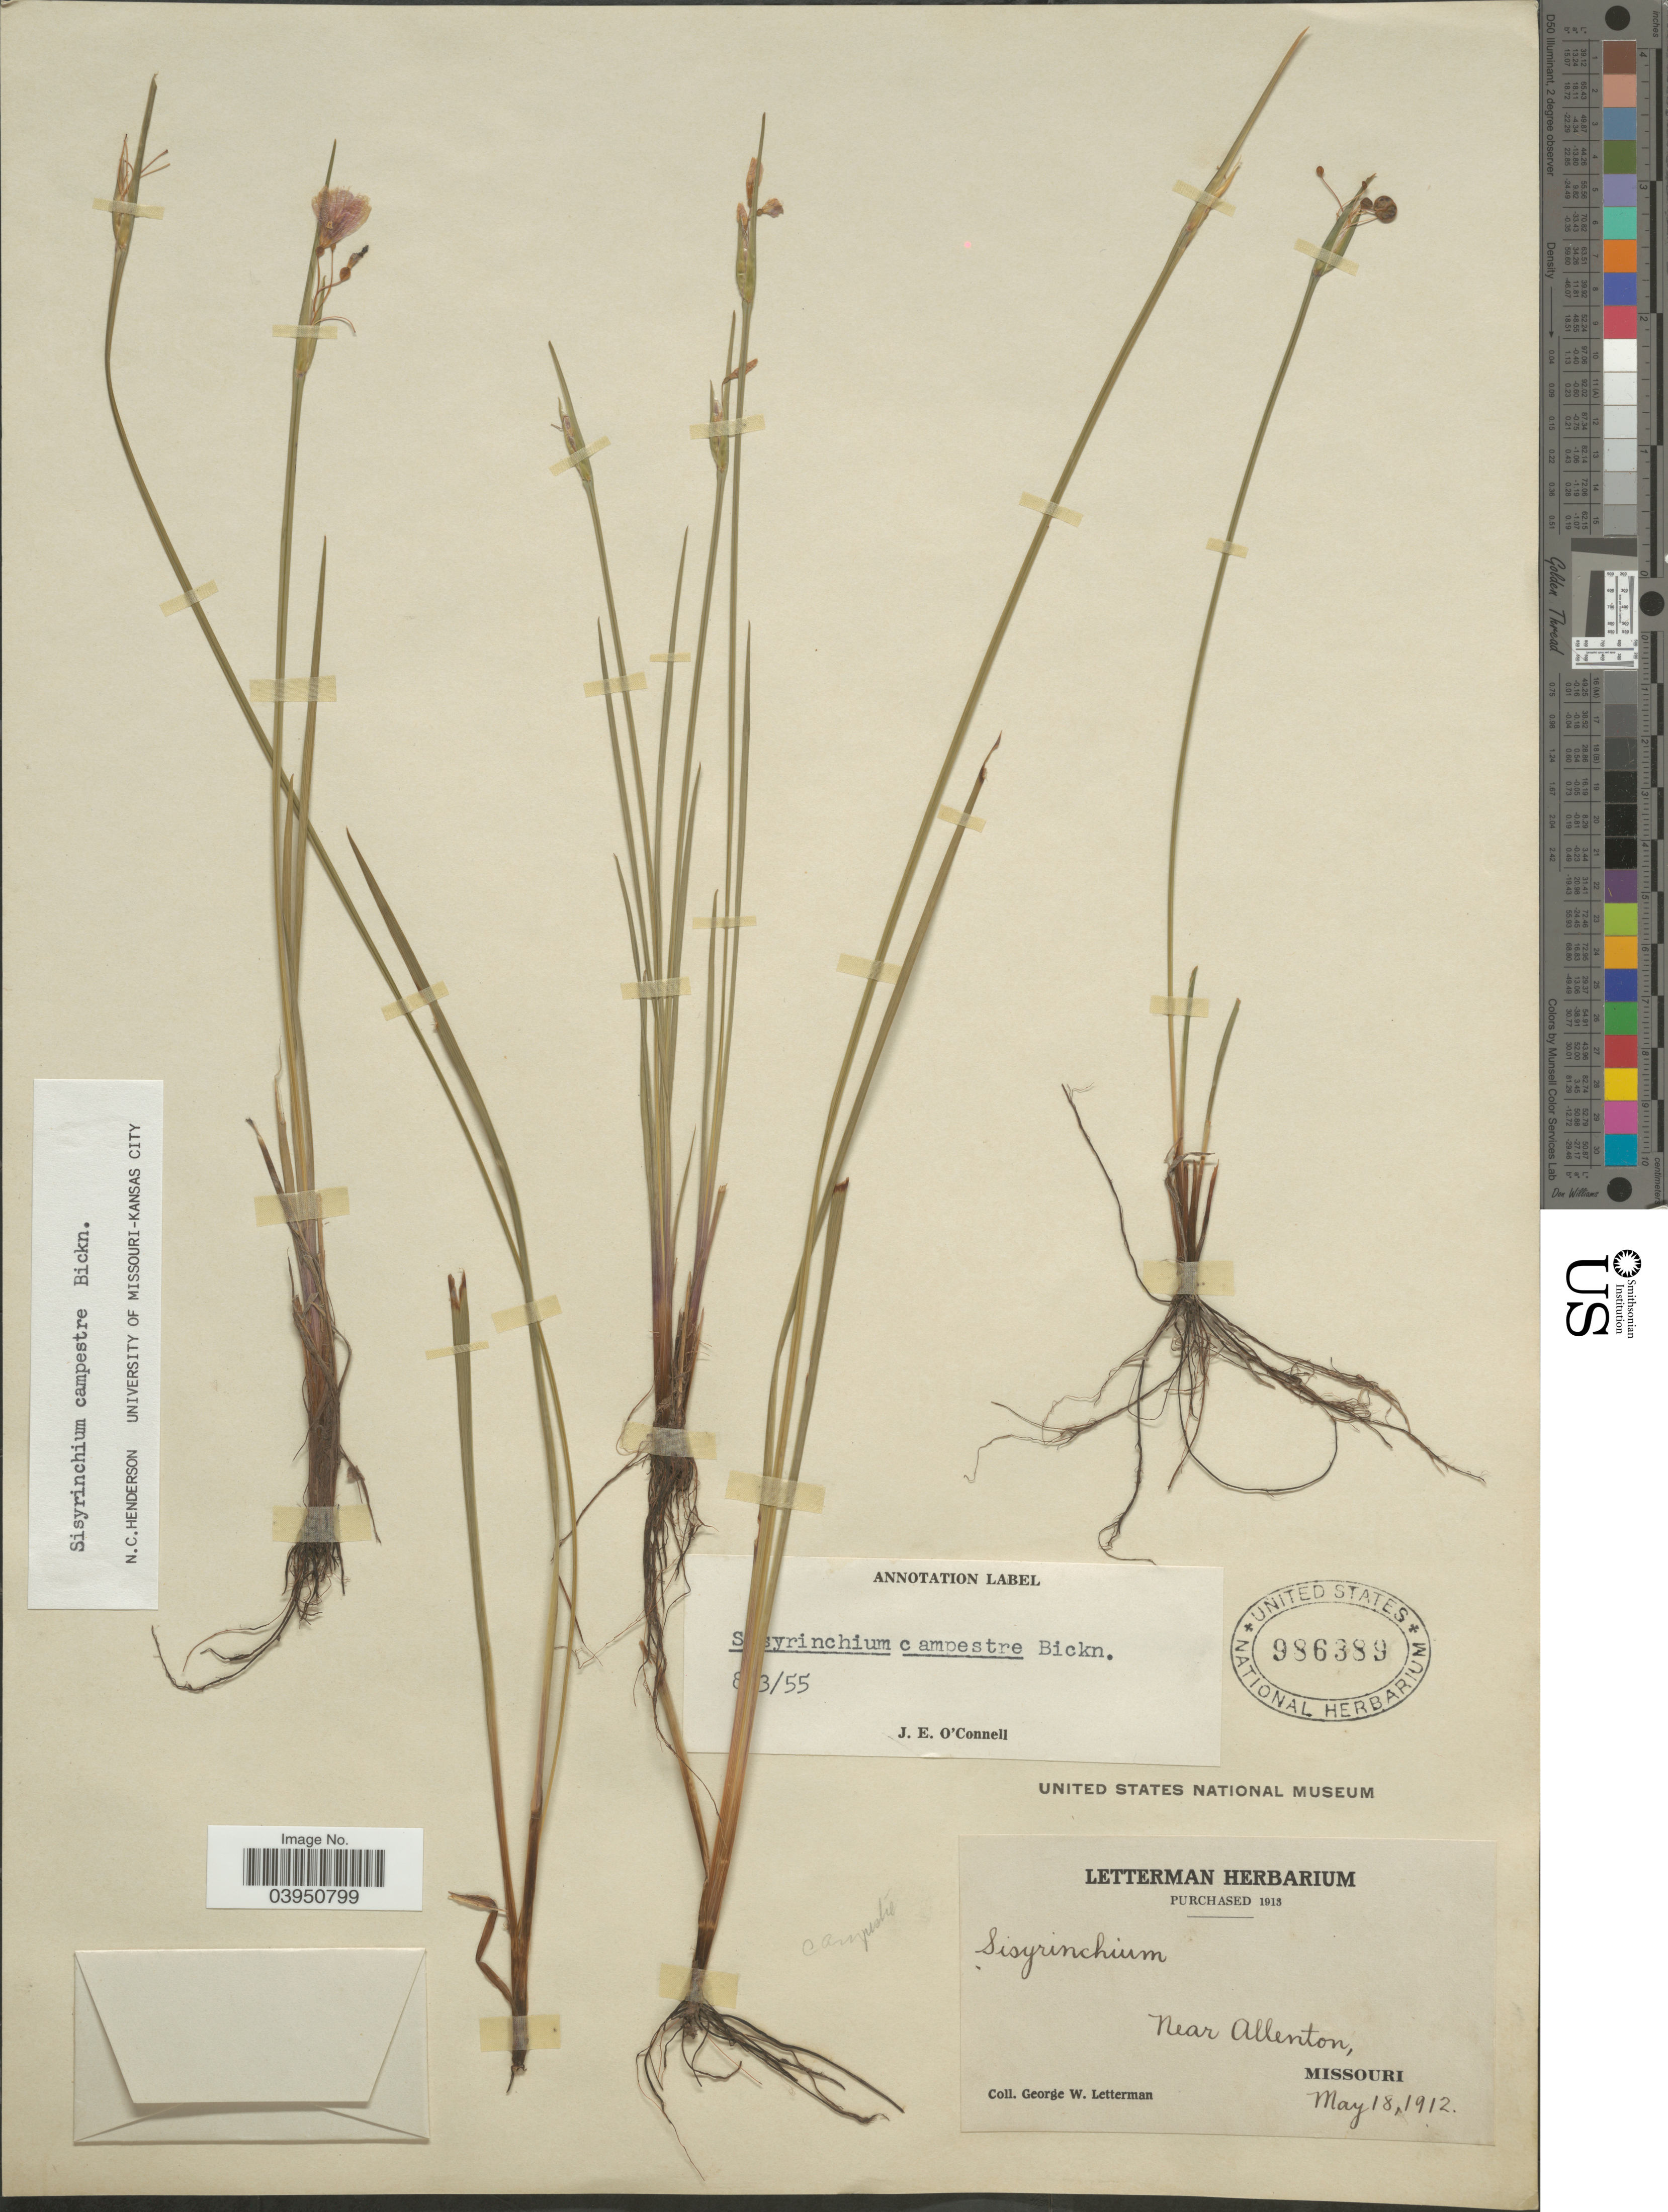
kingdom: Plantae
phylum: Tracheophyta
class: Liliopsida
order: Asparagales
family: Iridaceae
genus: Sisyrinchium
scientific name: Sisyrinchium campestre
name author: E.P. Bicknell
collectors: G. W. Letterman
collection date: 1912-05-18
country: United States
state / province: Missouri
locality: Near Allenton.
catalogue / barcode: US 986389